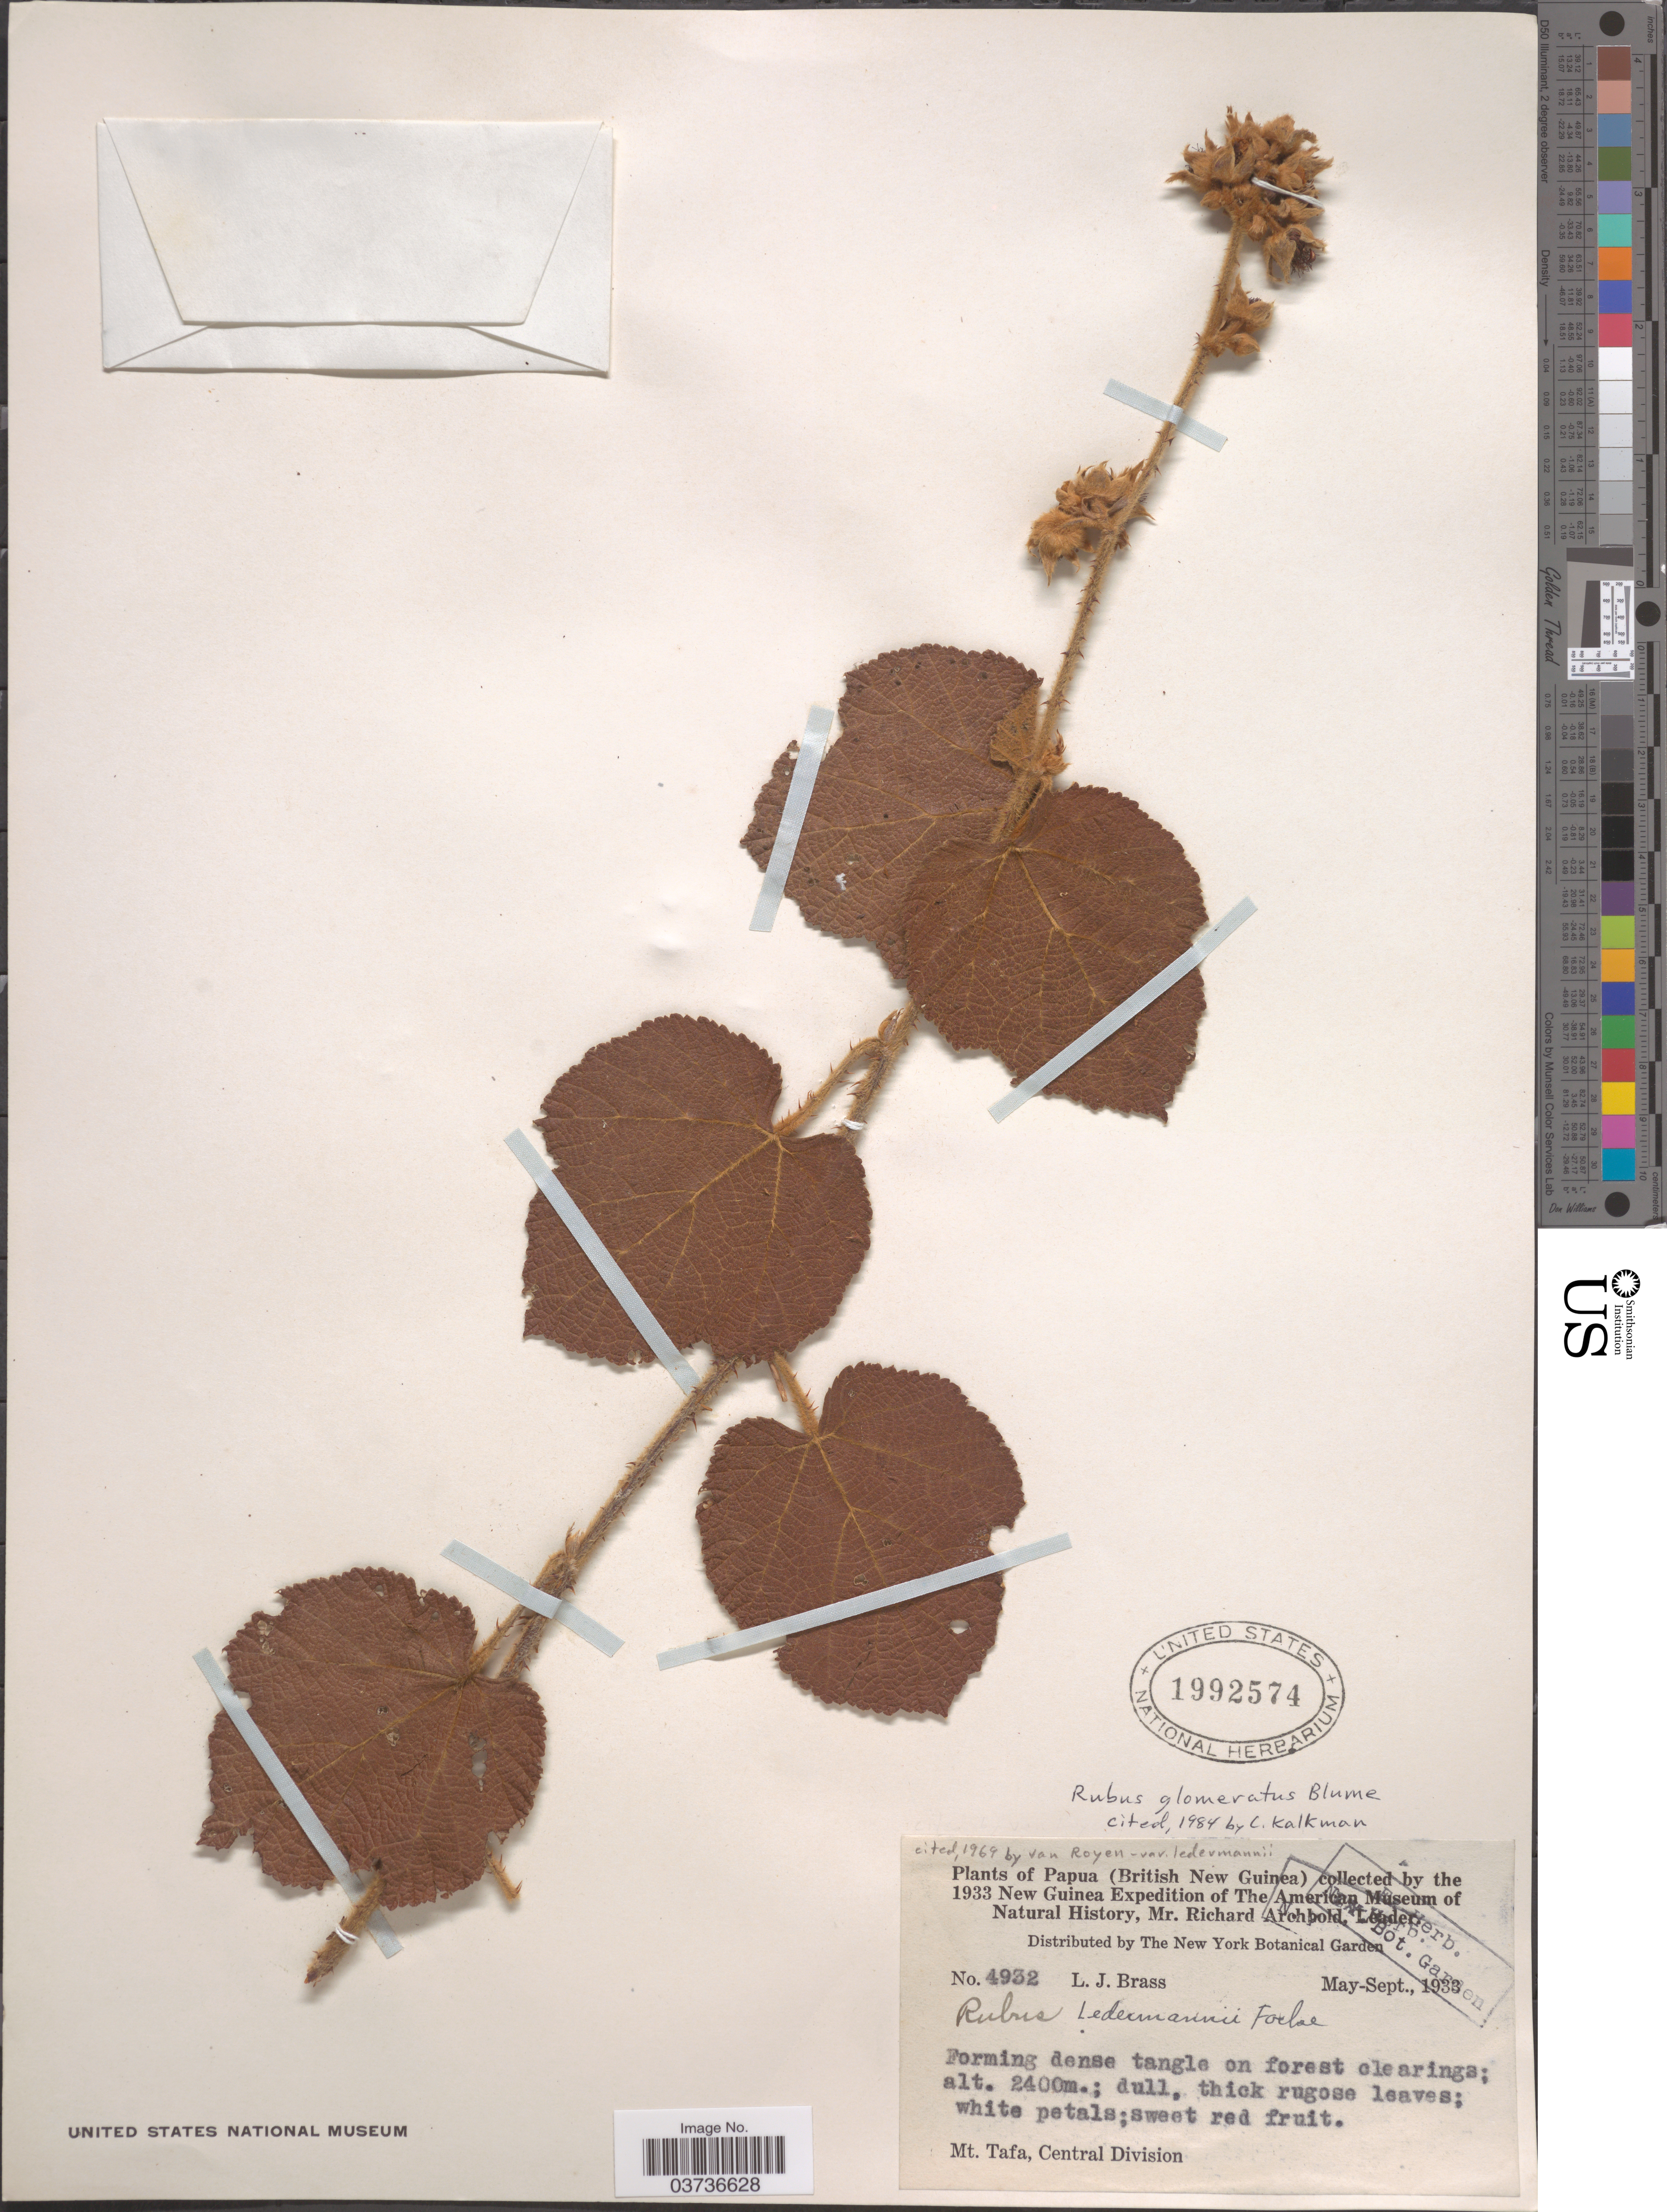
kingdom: Plantae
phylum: Tracheophyta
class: Magnoliopsida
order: Rosales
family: Rosaceae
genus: Rubus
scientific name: Rubus glomeratus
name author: Blume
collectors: L. J. Brass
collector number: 4932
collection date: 1933-05/1933-09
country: Papua New Guinea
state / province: Central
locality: Papua (British New Guinea). Mt. Tafa, Central Division.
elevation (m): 2400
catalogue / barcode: US 1992574